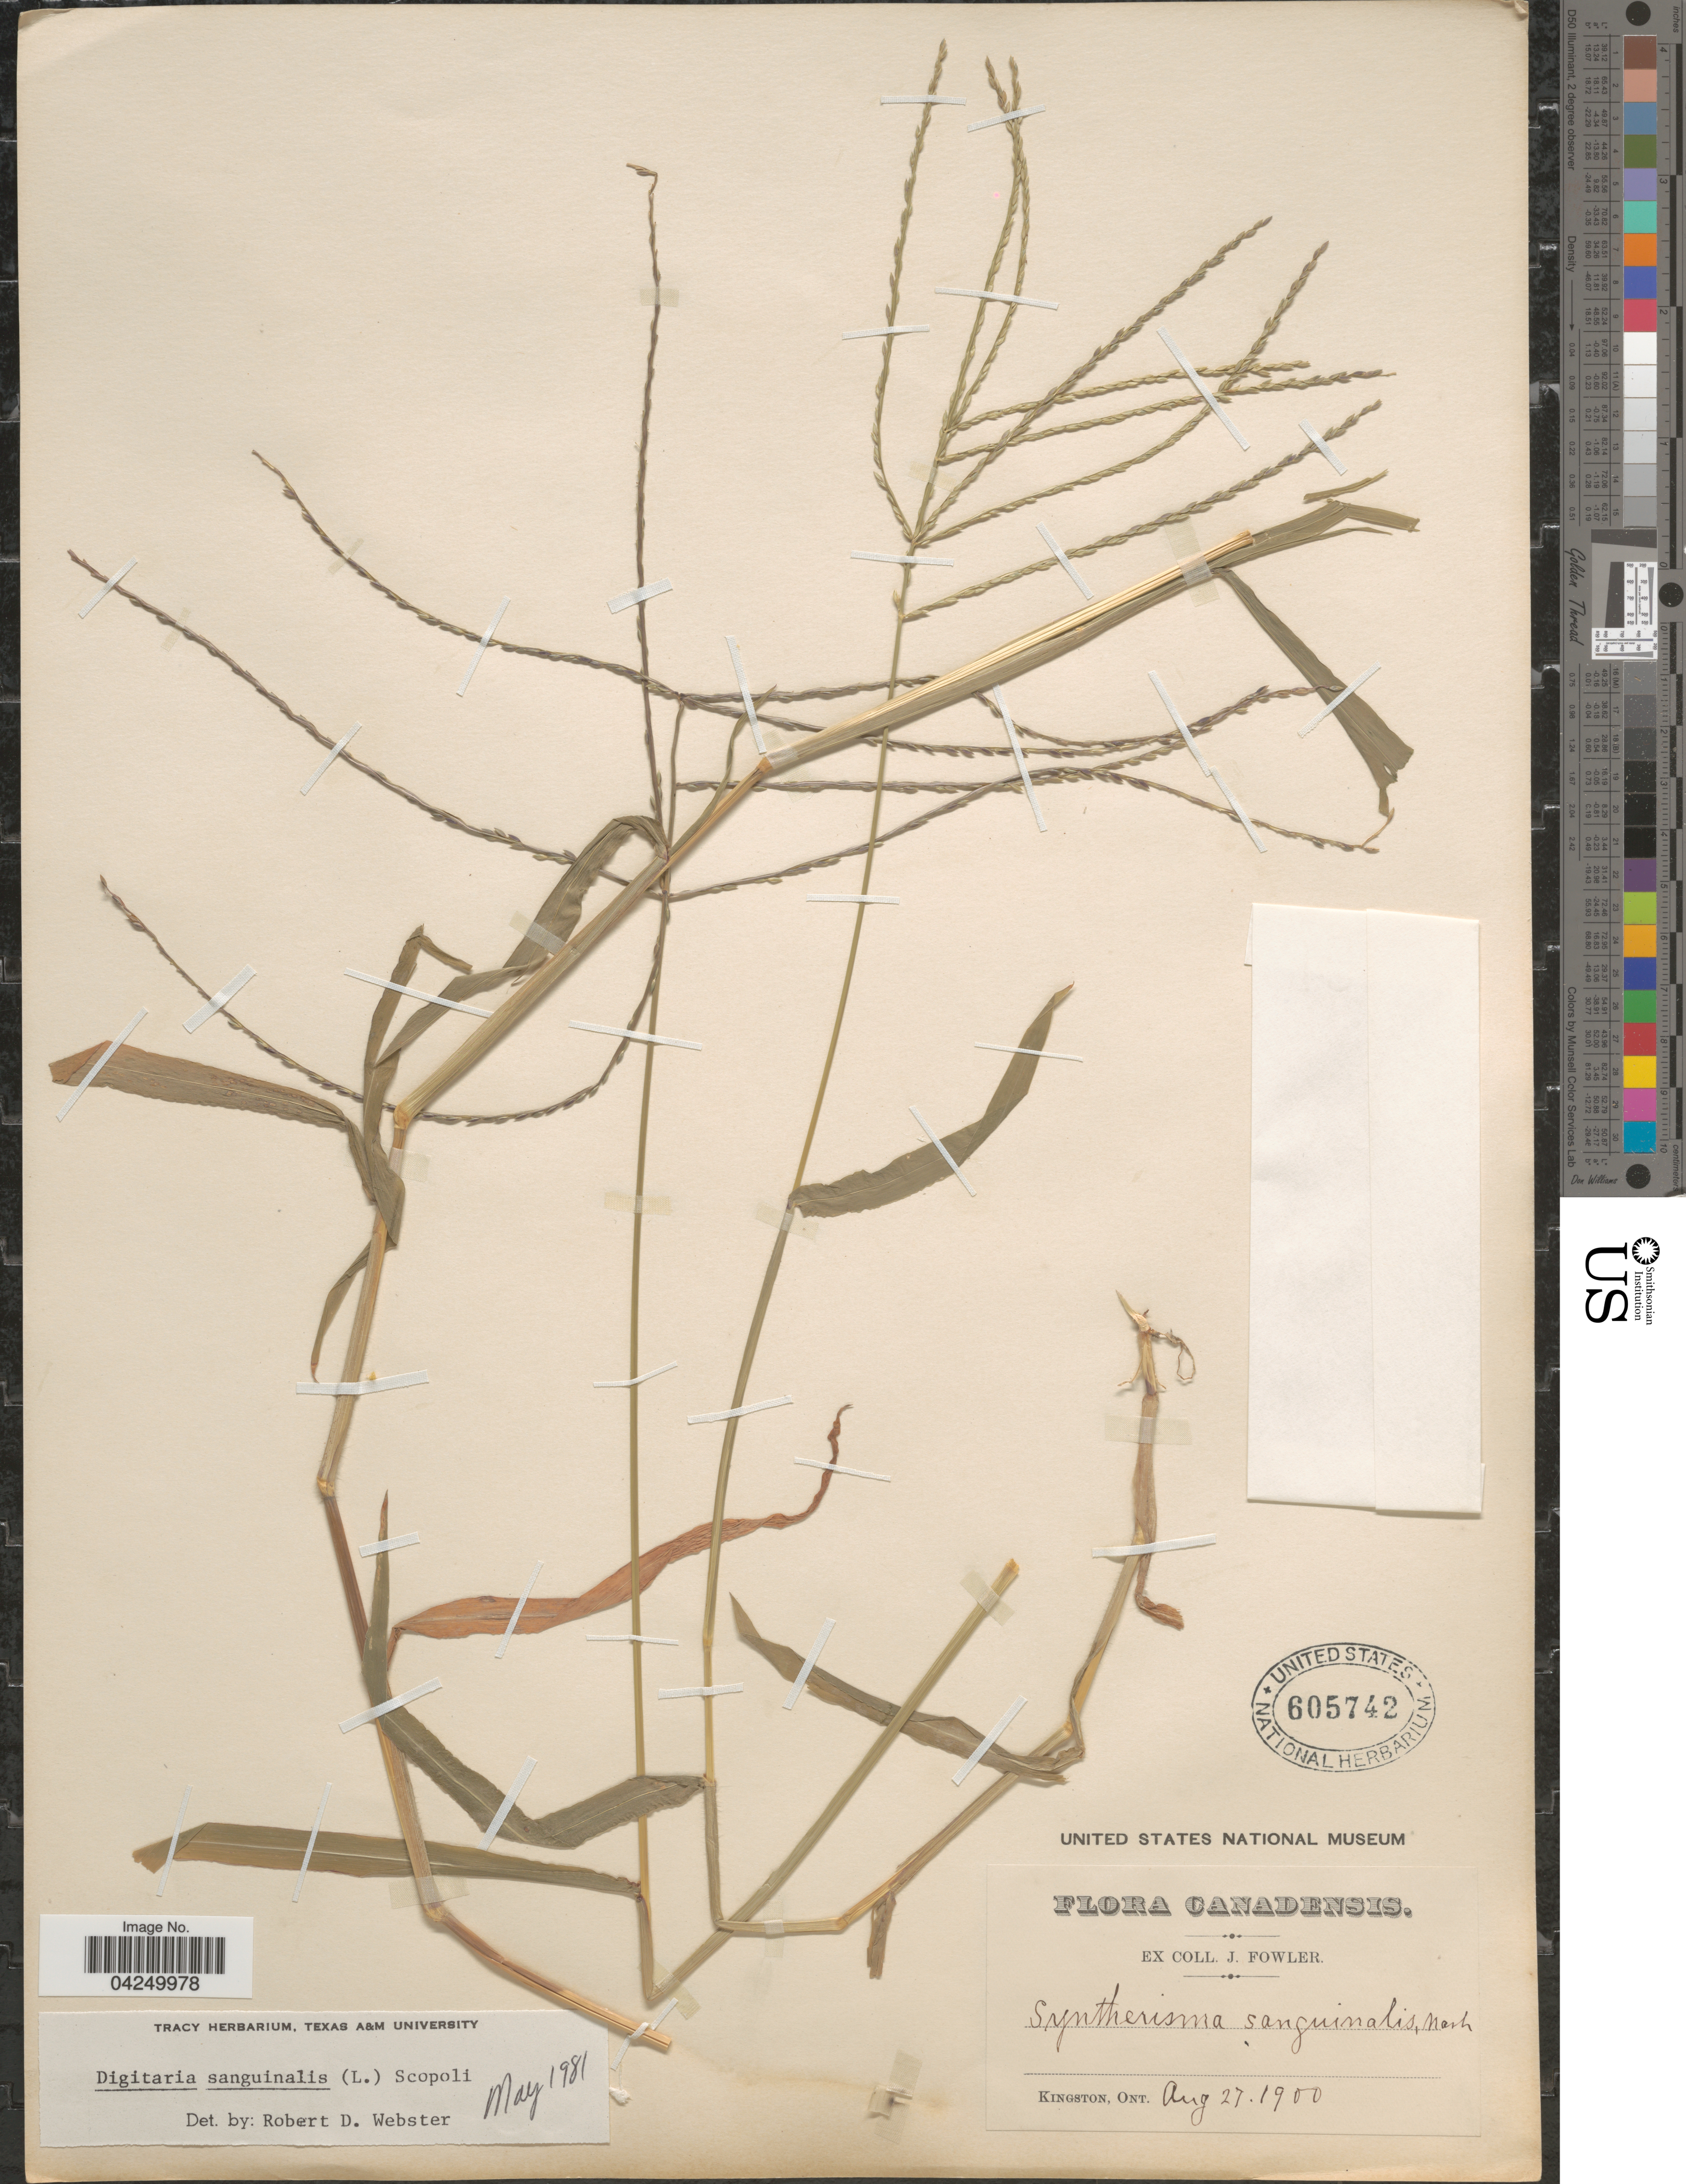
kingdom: Plantae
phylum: Tracheophyta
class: Liliopsida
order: Poales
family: Poaceae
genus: Digitaria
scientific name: Digitaria sanguinalis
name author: (L.) Scop.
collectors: J. Fowler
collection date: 1900-08-27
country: Canada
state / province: Ontario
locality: Kingston.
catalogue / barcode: US 605742